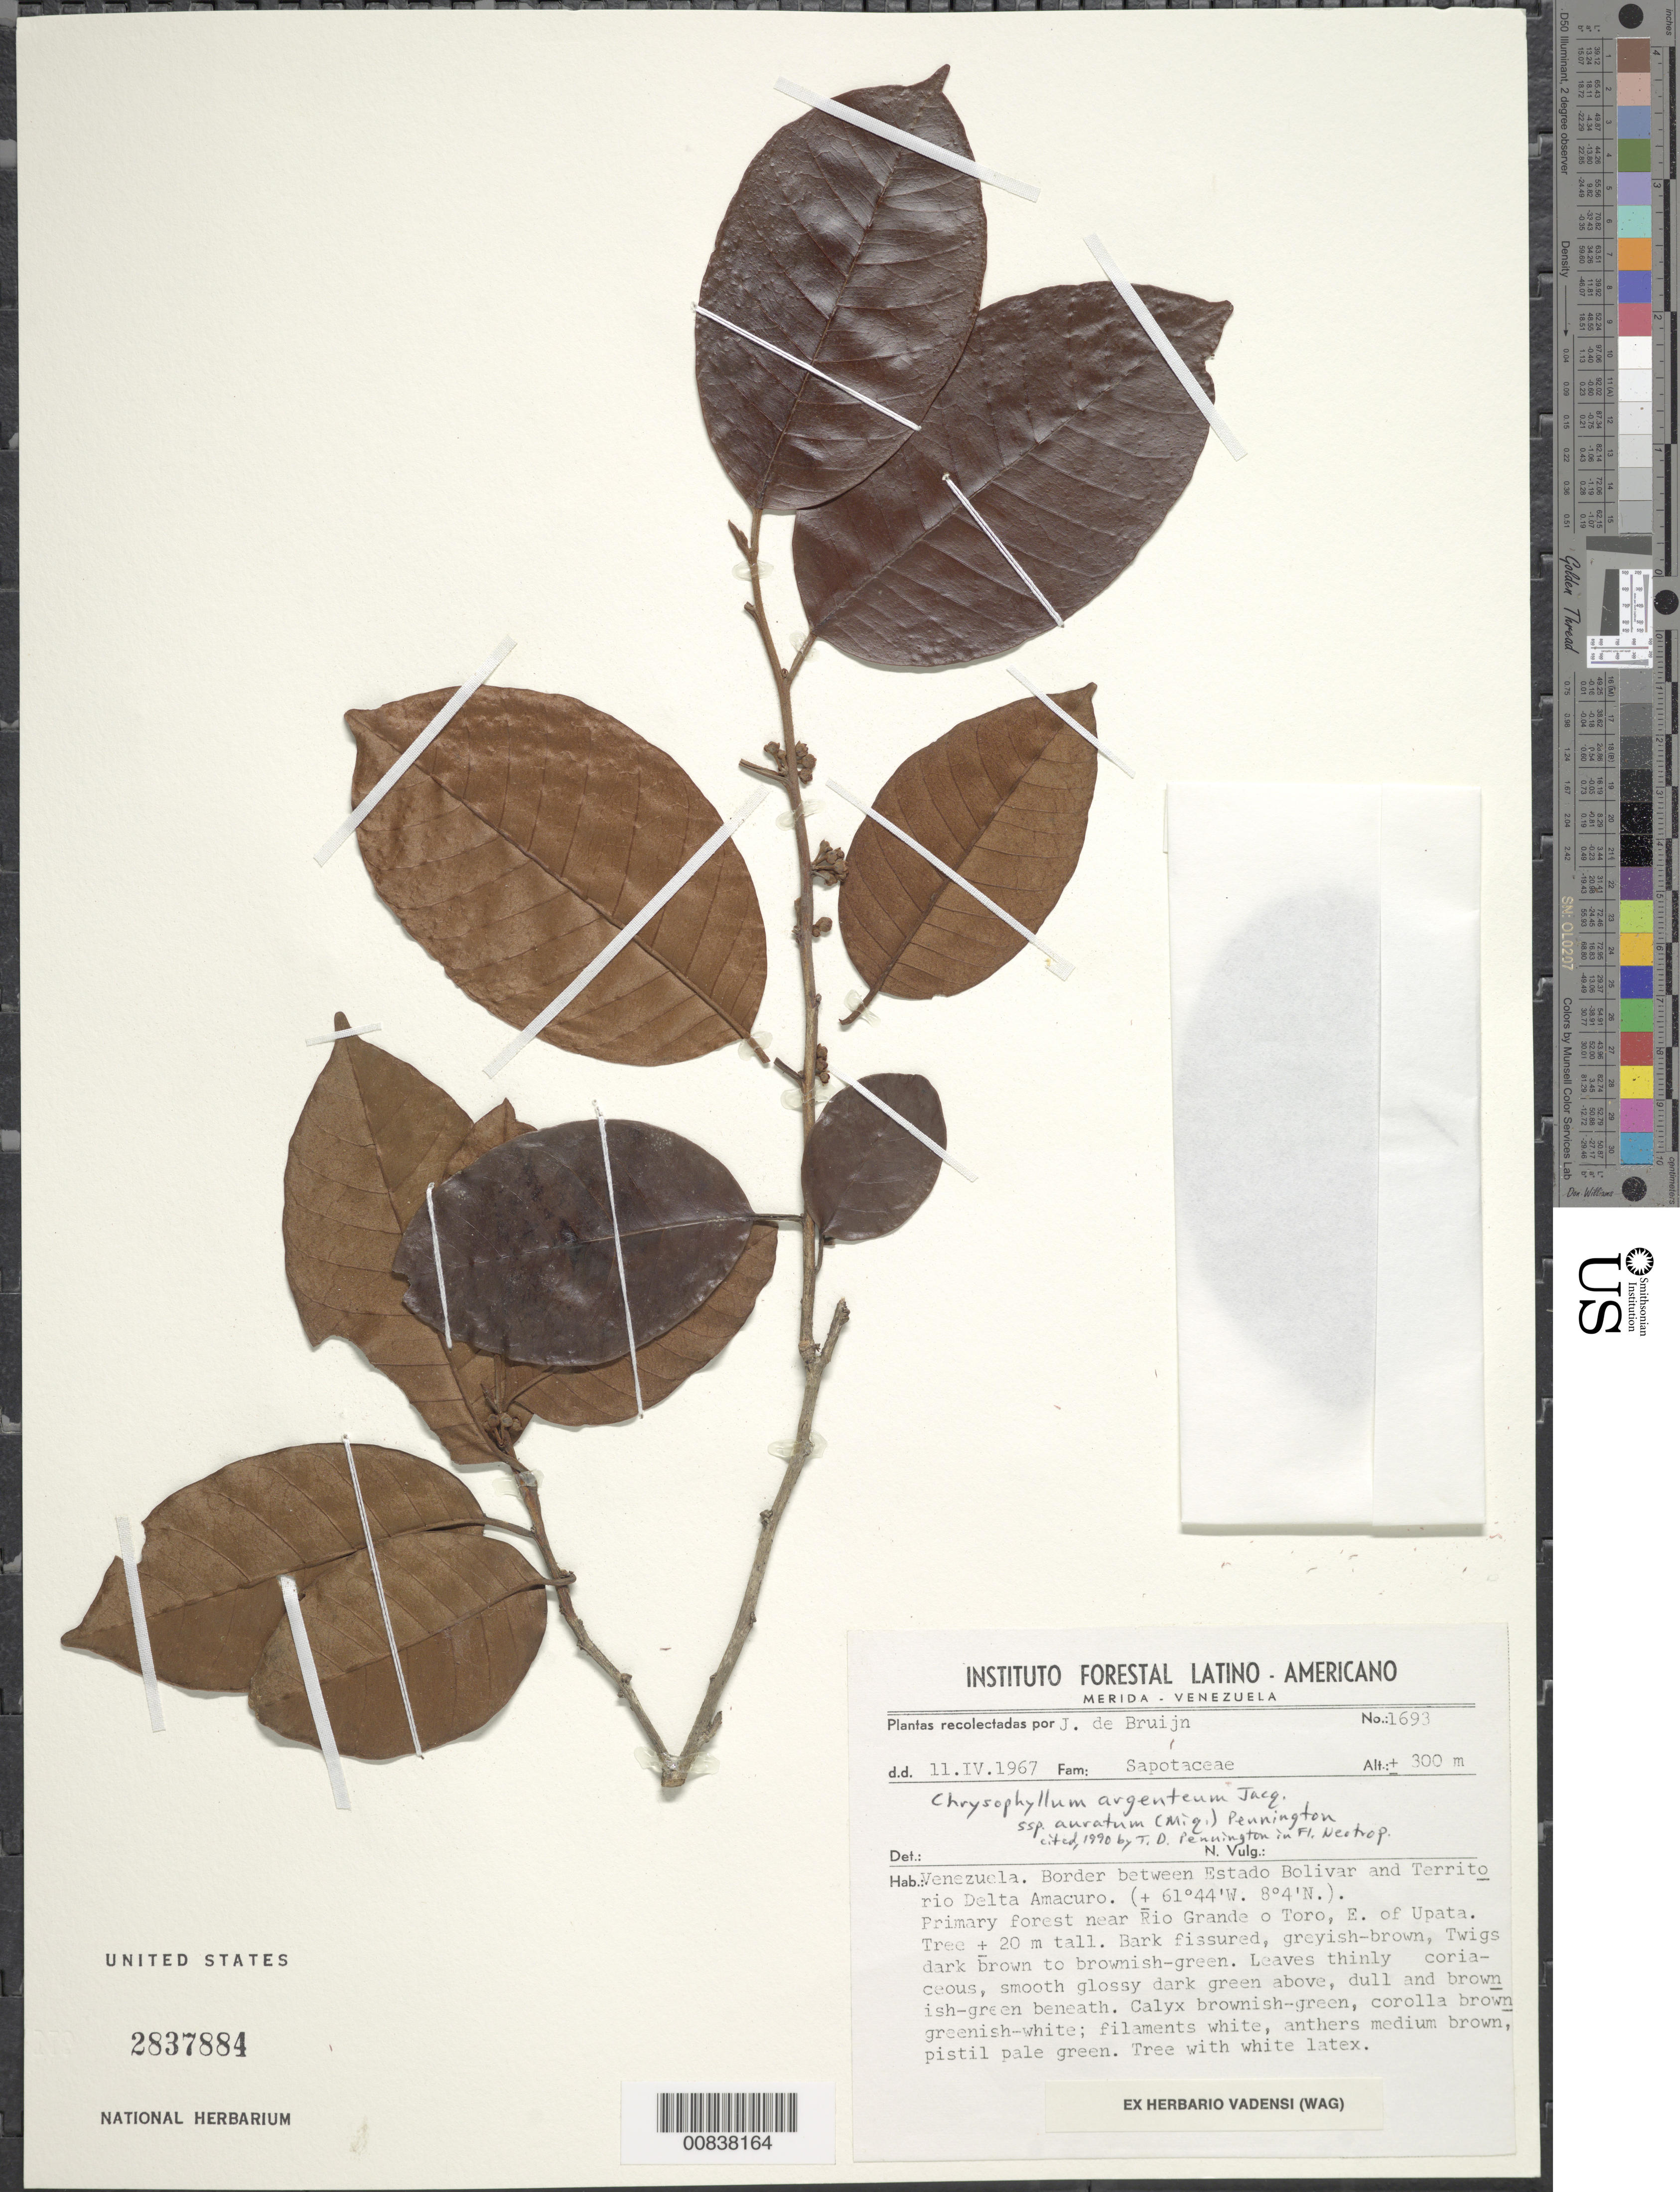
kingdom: Plantae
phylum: Tracheophyta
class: Magnoliopsida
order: Ericales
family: Sapotaceae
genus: Chrysophyllum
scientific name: Chrysophyllum argenteum subsp. auratum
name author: (Miq.) T.D. Penn.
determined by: Pennington, T. D., (K)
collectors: J. Bruijn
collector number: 1693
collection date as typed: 11-Apr-67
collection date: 1967-04-11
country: Venezuela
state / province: Bolívar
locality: Estado Bolívar and Territorío Delta Amacuro border, near Río Grande o Toro, E of Upata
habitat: Primary forest near river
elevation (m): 300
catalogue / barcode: US 2837884